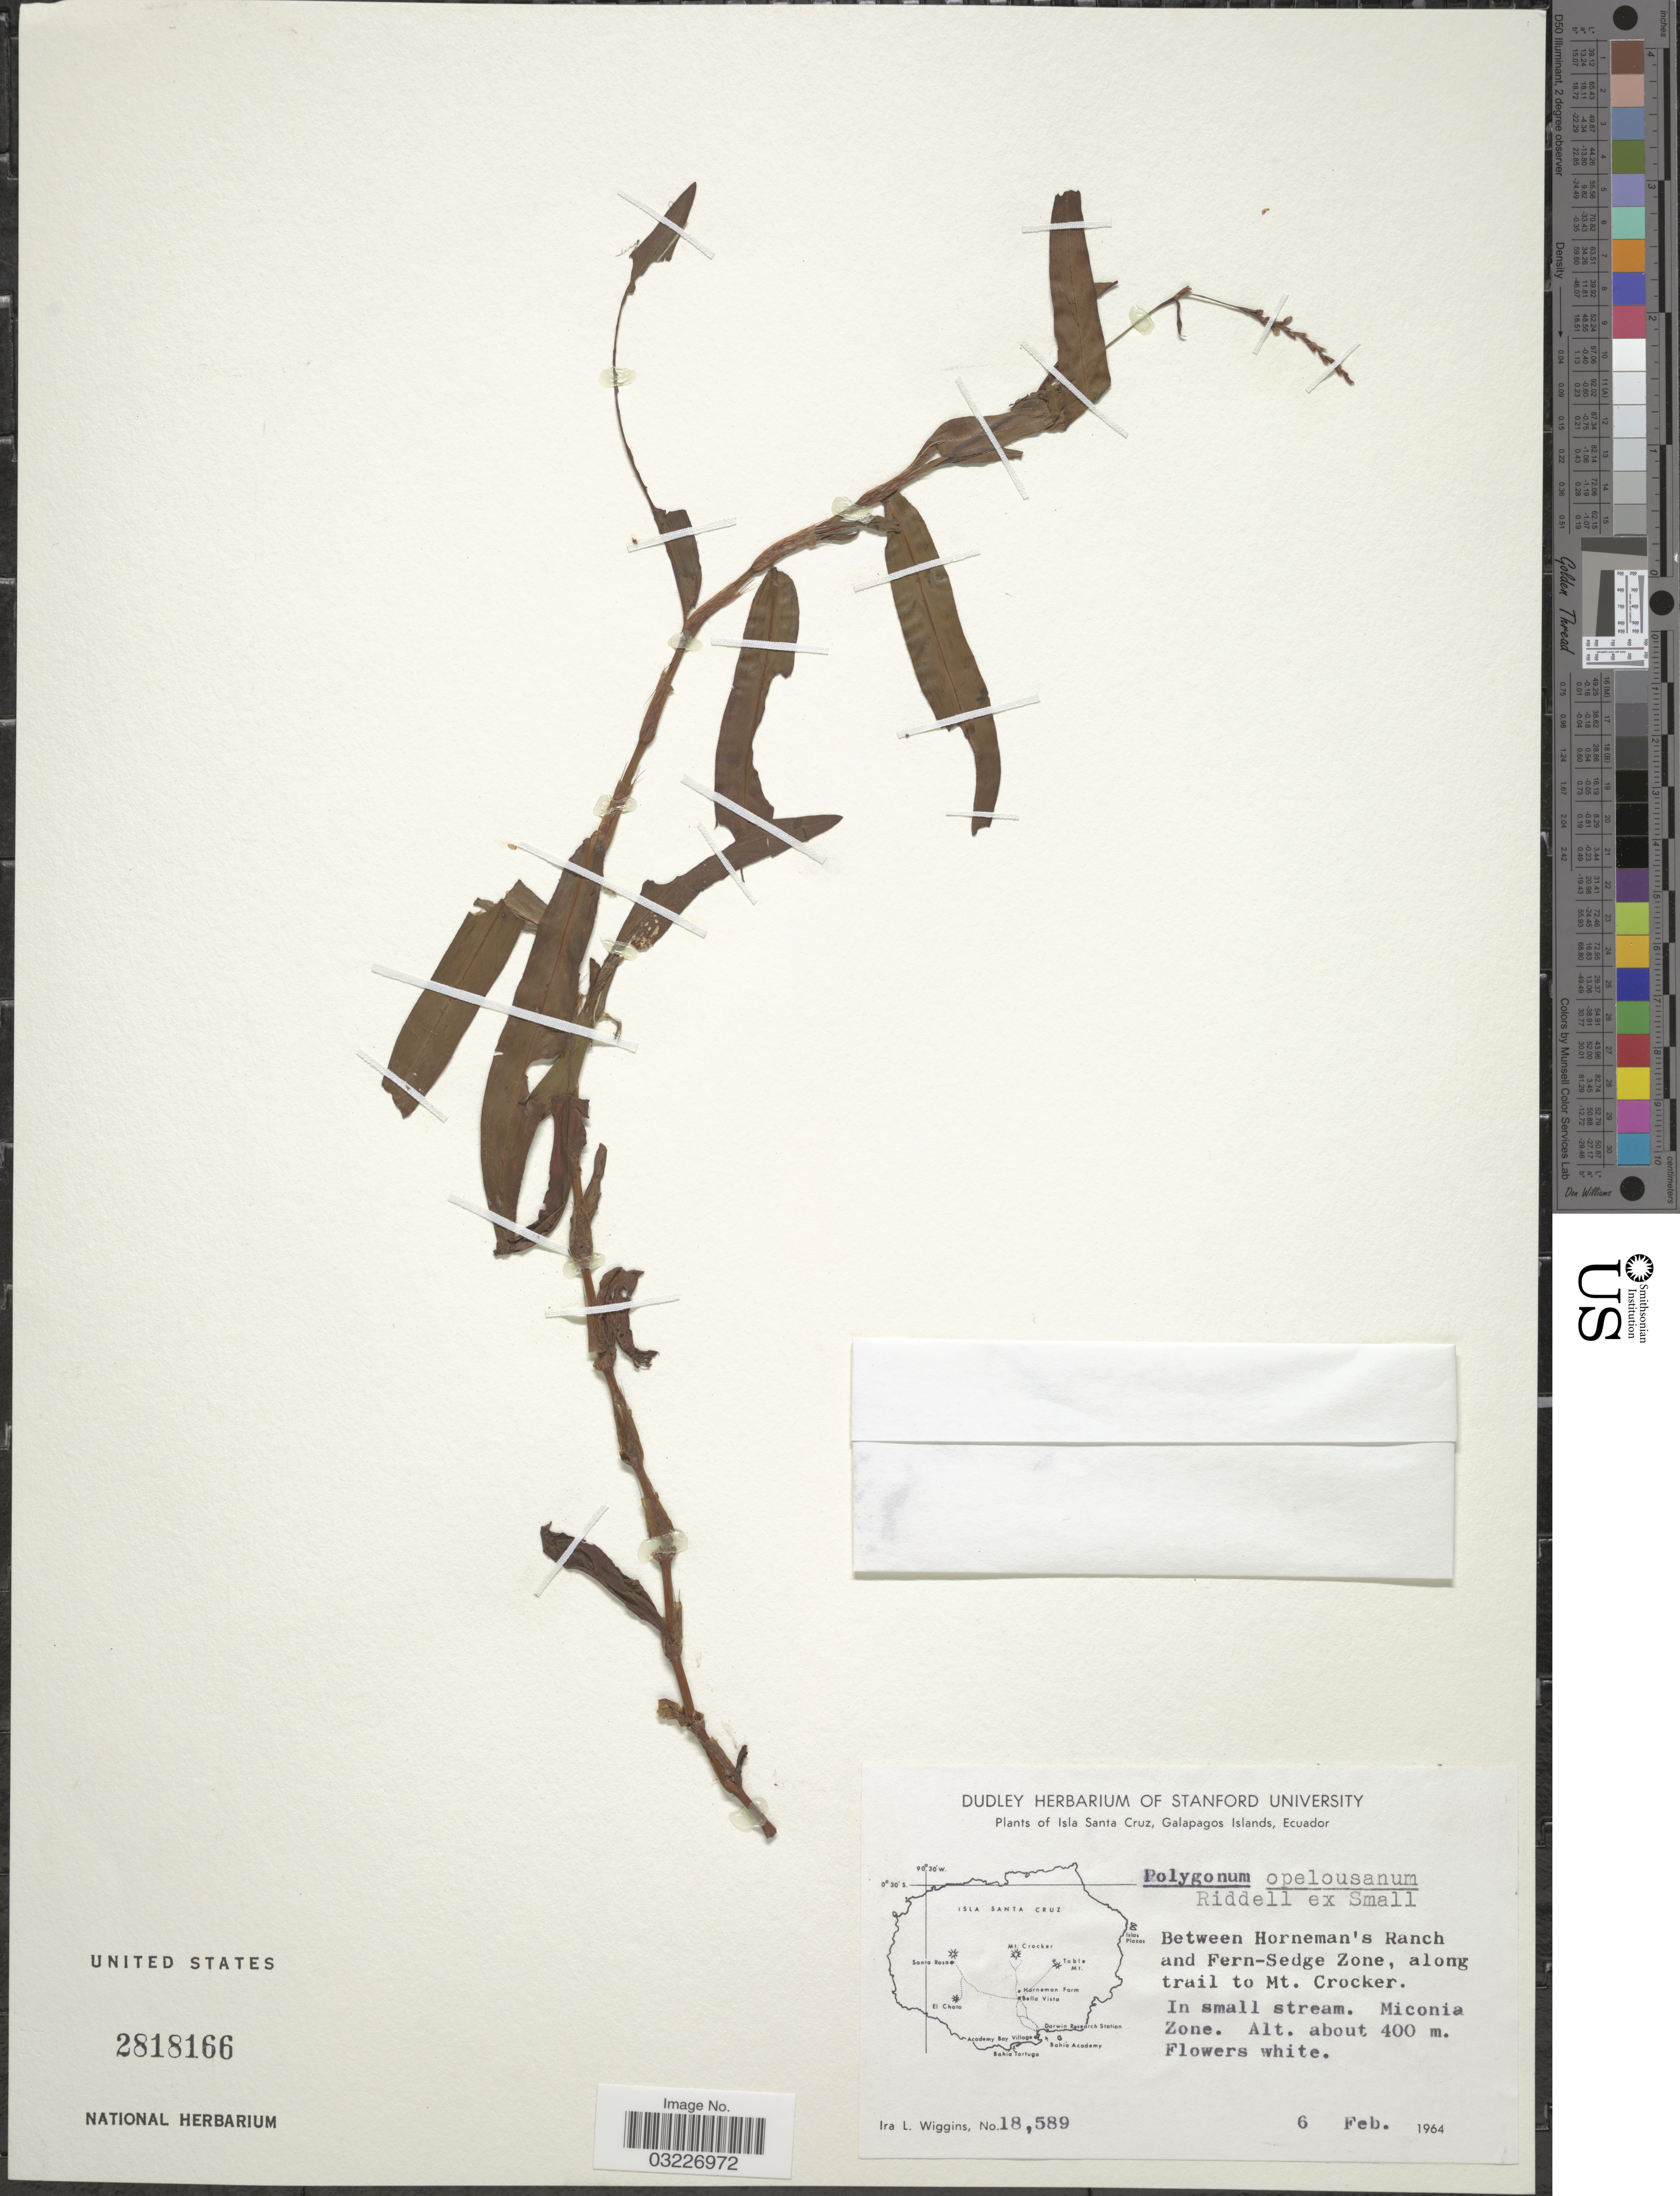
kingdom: Plantae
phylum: Tracheophyta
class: Magnoliopsida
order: Caryophyllales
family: Polygonaceae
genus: Polygonum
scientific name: Polygonum opelousanum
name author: Riddell ex Small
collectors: I. L. Wiggins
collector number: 18589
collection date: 1964-02-06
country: Ecuador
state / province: Colón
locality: Isla Santa Cruz, Galapagos Islands, Between Horneman's Ranch and Fern-Sedge Zone, along trail to Mt. Crocker, Miconia Zone.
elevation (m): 400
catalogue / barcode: US 2818166